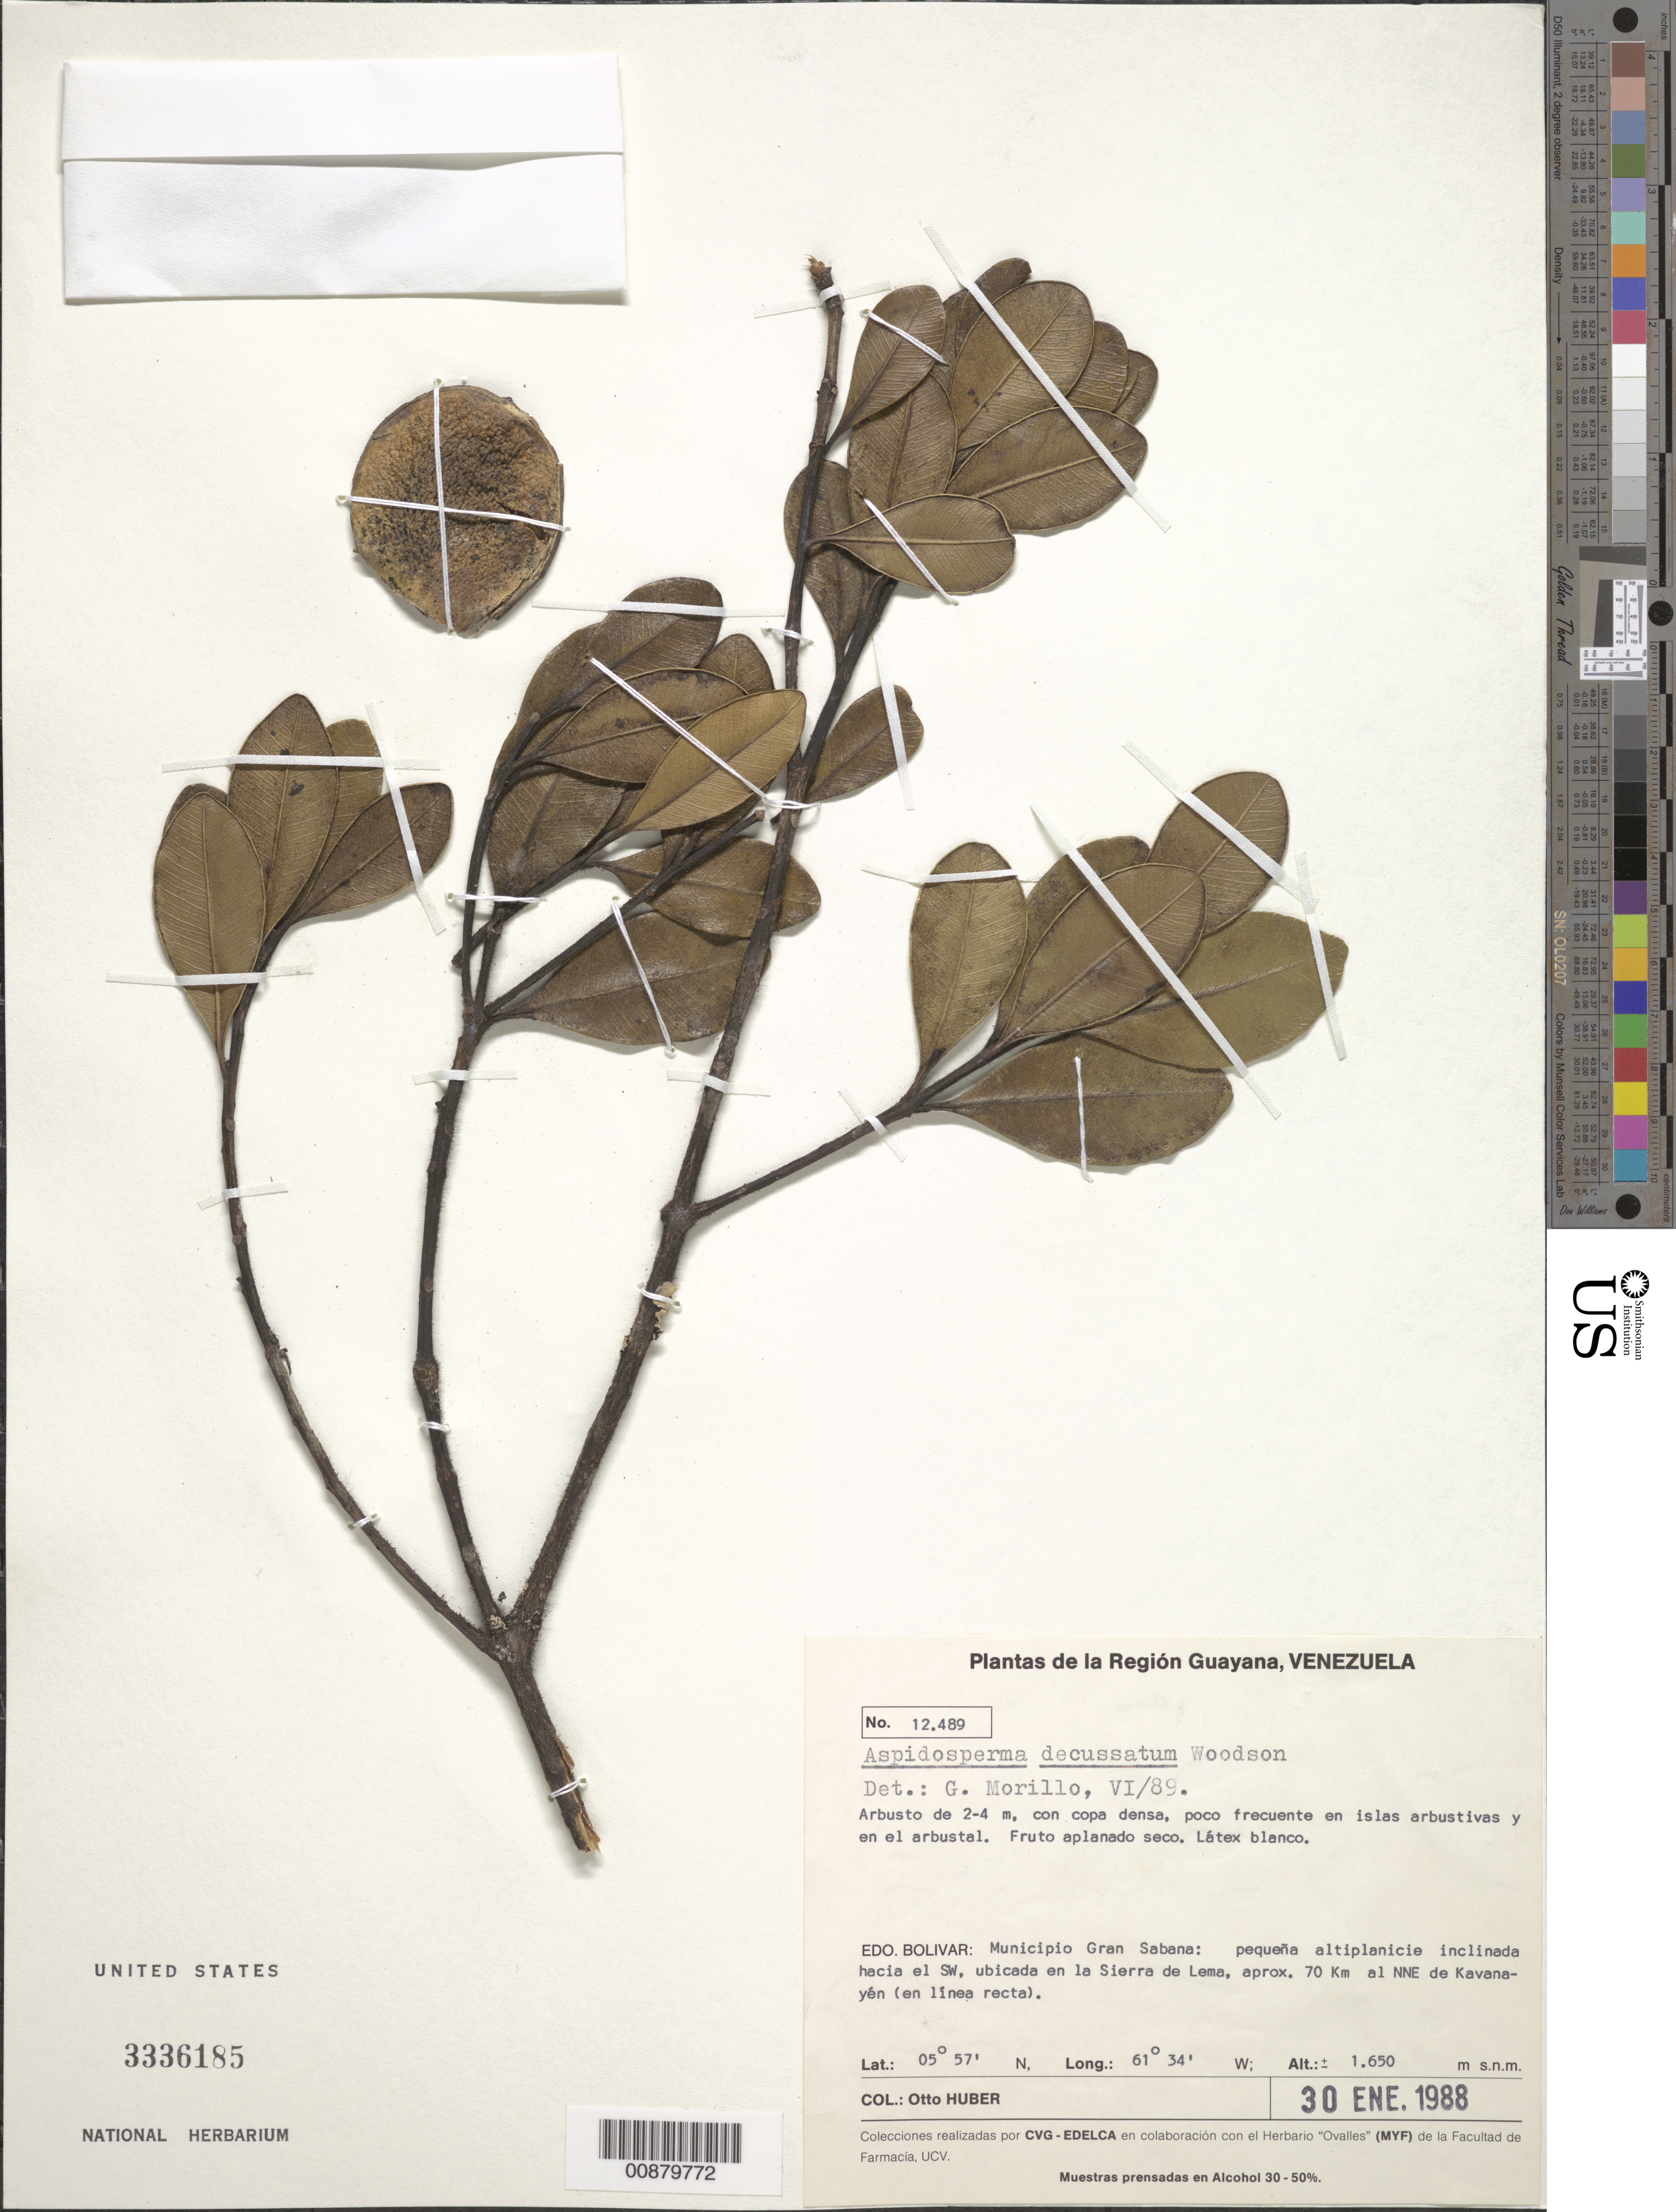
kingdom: Plantae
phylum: Tracheophyta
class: Magnoliopsida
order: Gentianales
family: Apocynaceae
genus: Aspidosperma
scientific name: Aspidosperma decussatum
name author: Woodson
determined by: Morillo, G. N.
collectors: O. Huber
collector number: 12489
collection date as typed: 30-Jan-88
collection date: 1988-01-30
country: Venezuela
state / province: Bolívar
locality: Mun. Gran Sabana, Sierra de Lema, 70 km NNE de Kavanayén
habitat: Pequeña altiplancie inclinada hacia el SW; en islas arbustivas y en el arbustal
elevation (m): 1650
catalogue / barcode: US 3336185